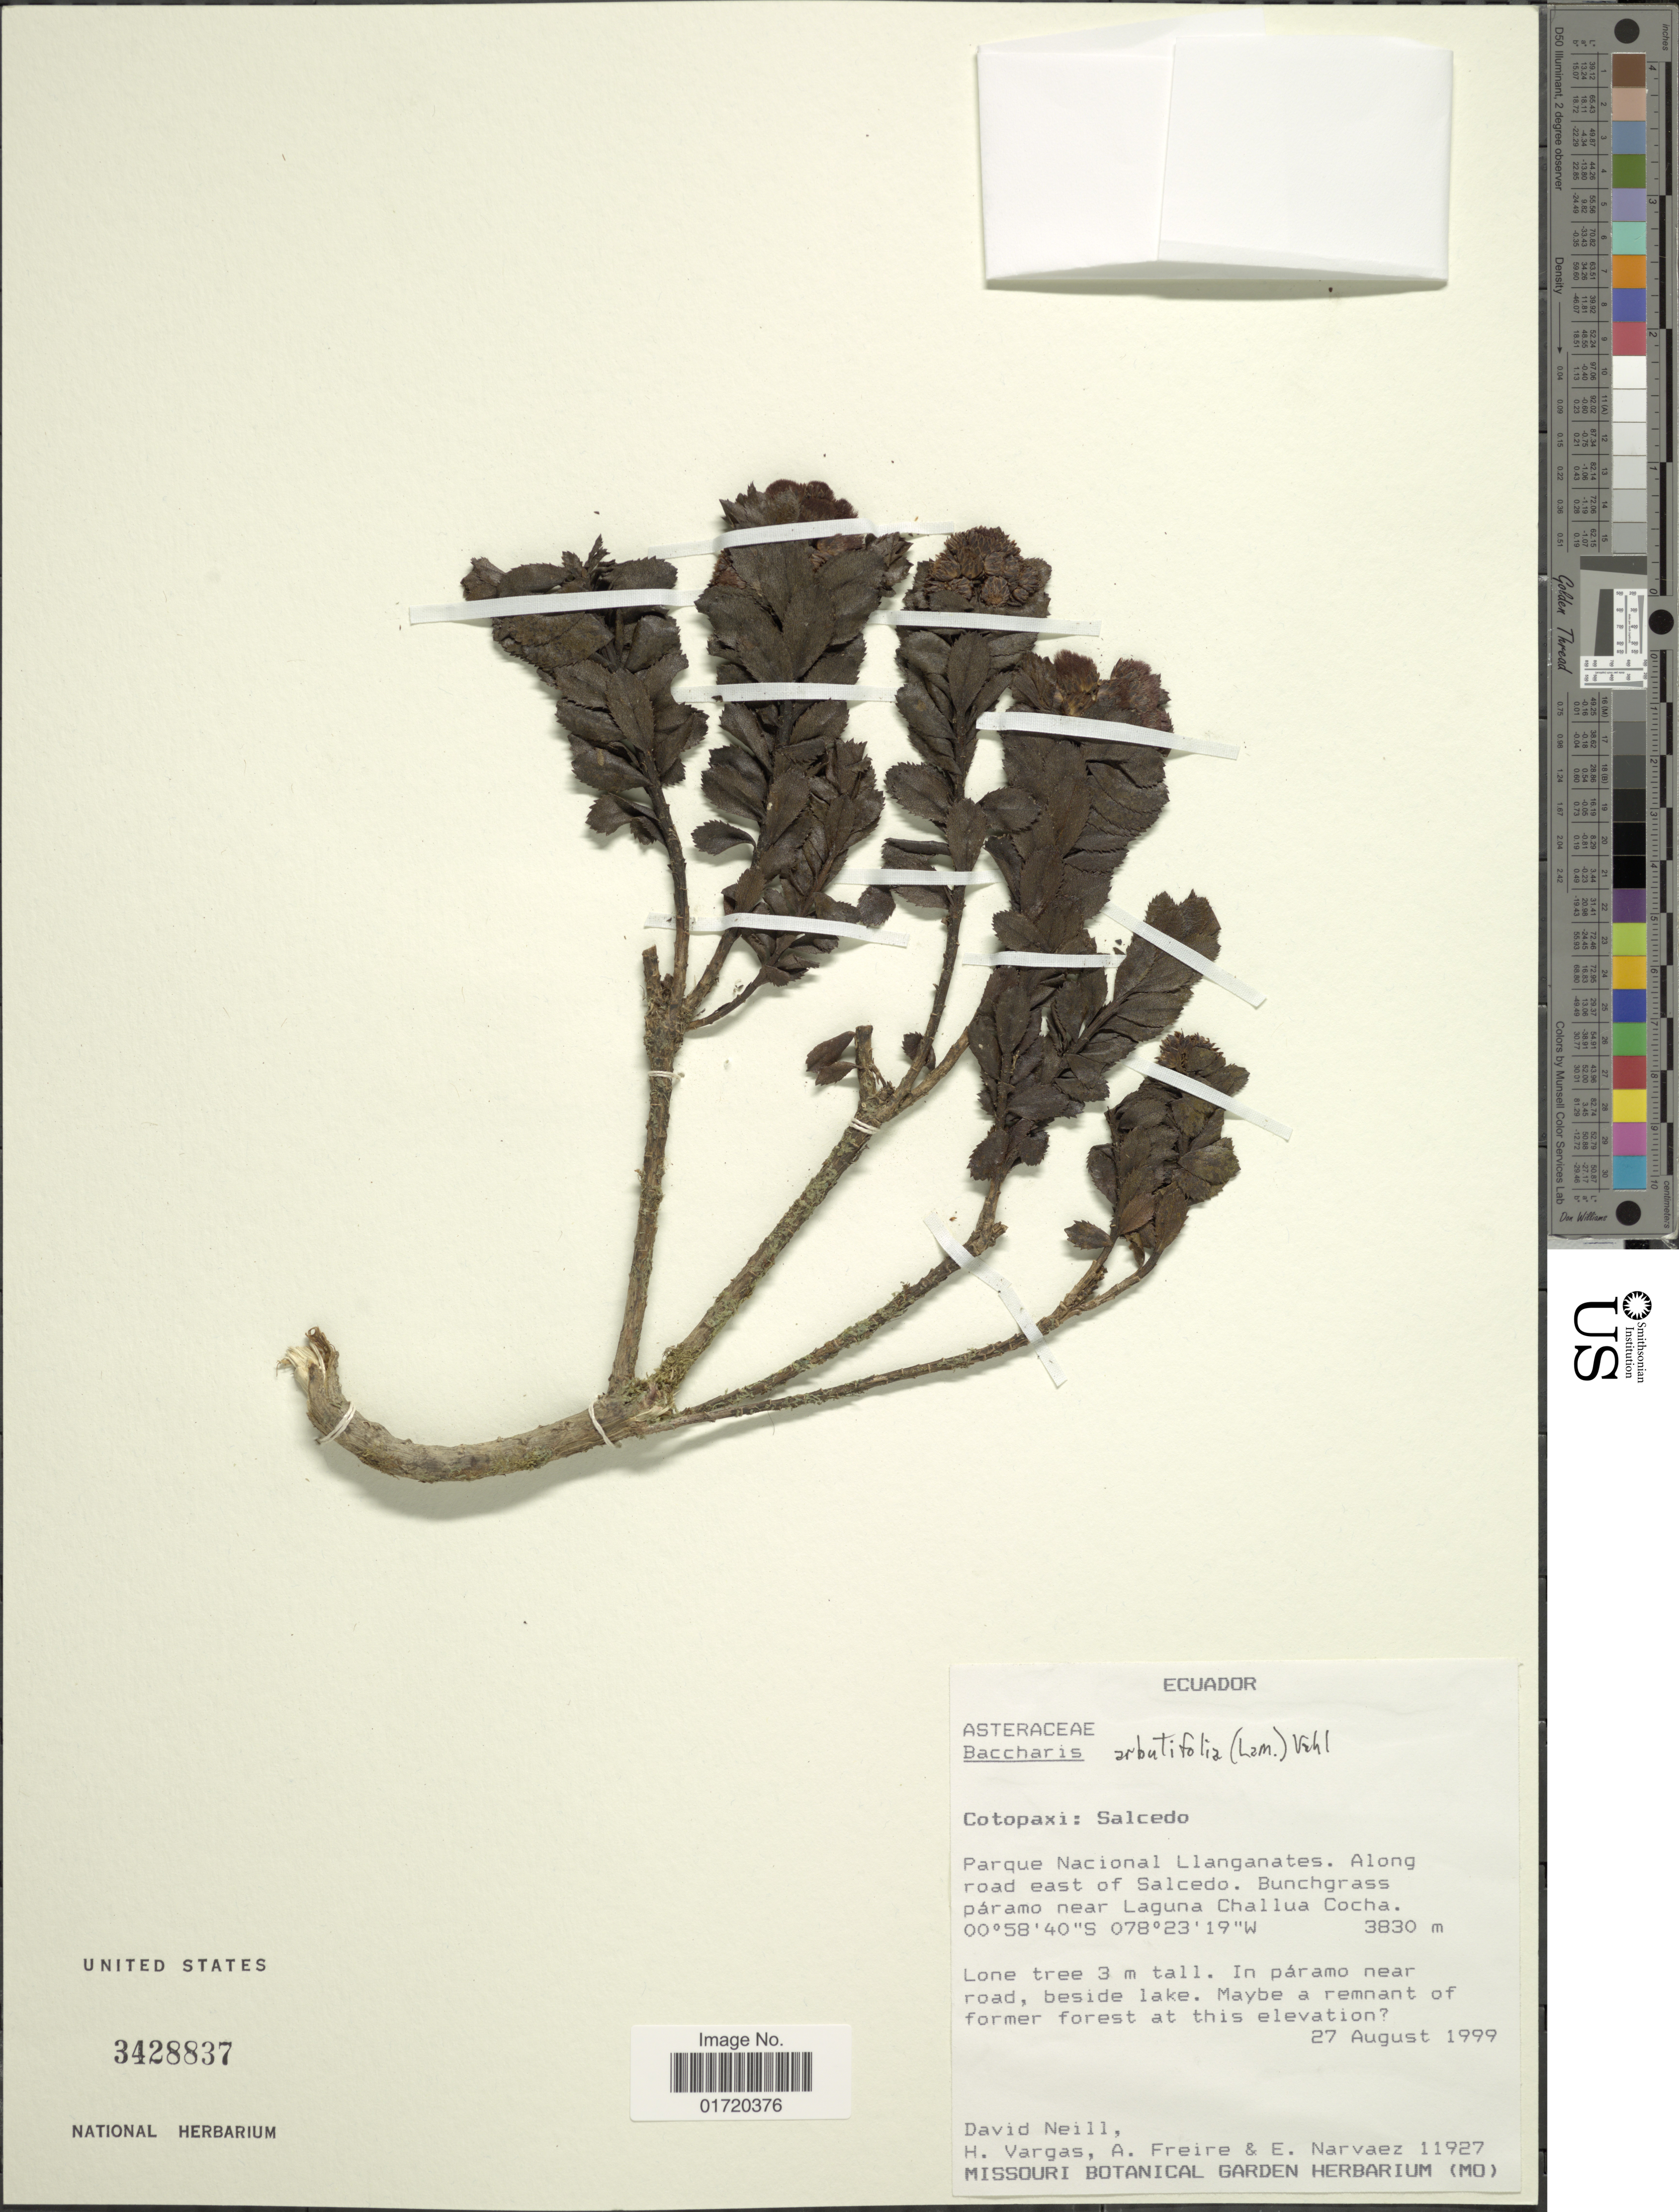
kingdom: Plantae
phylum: Tracheophyta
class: Magnoliopsida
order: Asterales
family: Asteraceae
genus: Baccharis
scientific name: Baccharis arbutifolia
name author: Vahl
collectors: D. A. Neill, H. Vargas, A. Freire & E. Narváez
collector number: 11927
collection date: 1999-08-27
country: Ecuador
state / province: Cotopaxi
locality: Salcedo, Parque Nacional Llanganates, along road east of Salcedo, bunchgrass paramo near Laguna Challua Cocha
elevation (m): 3830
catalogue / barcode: US 3428837